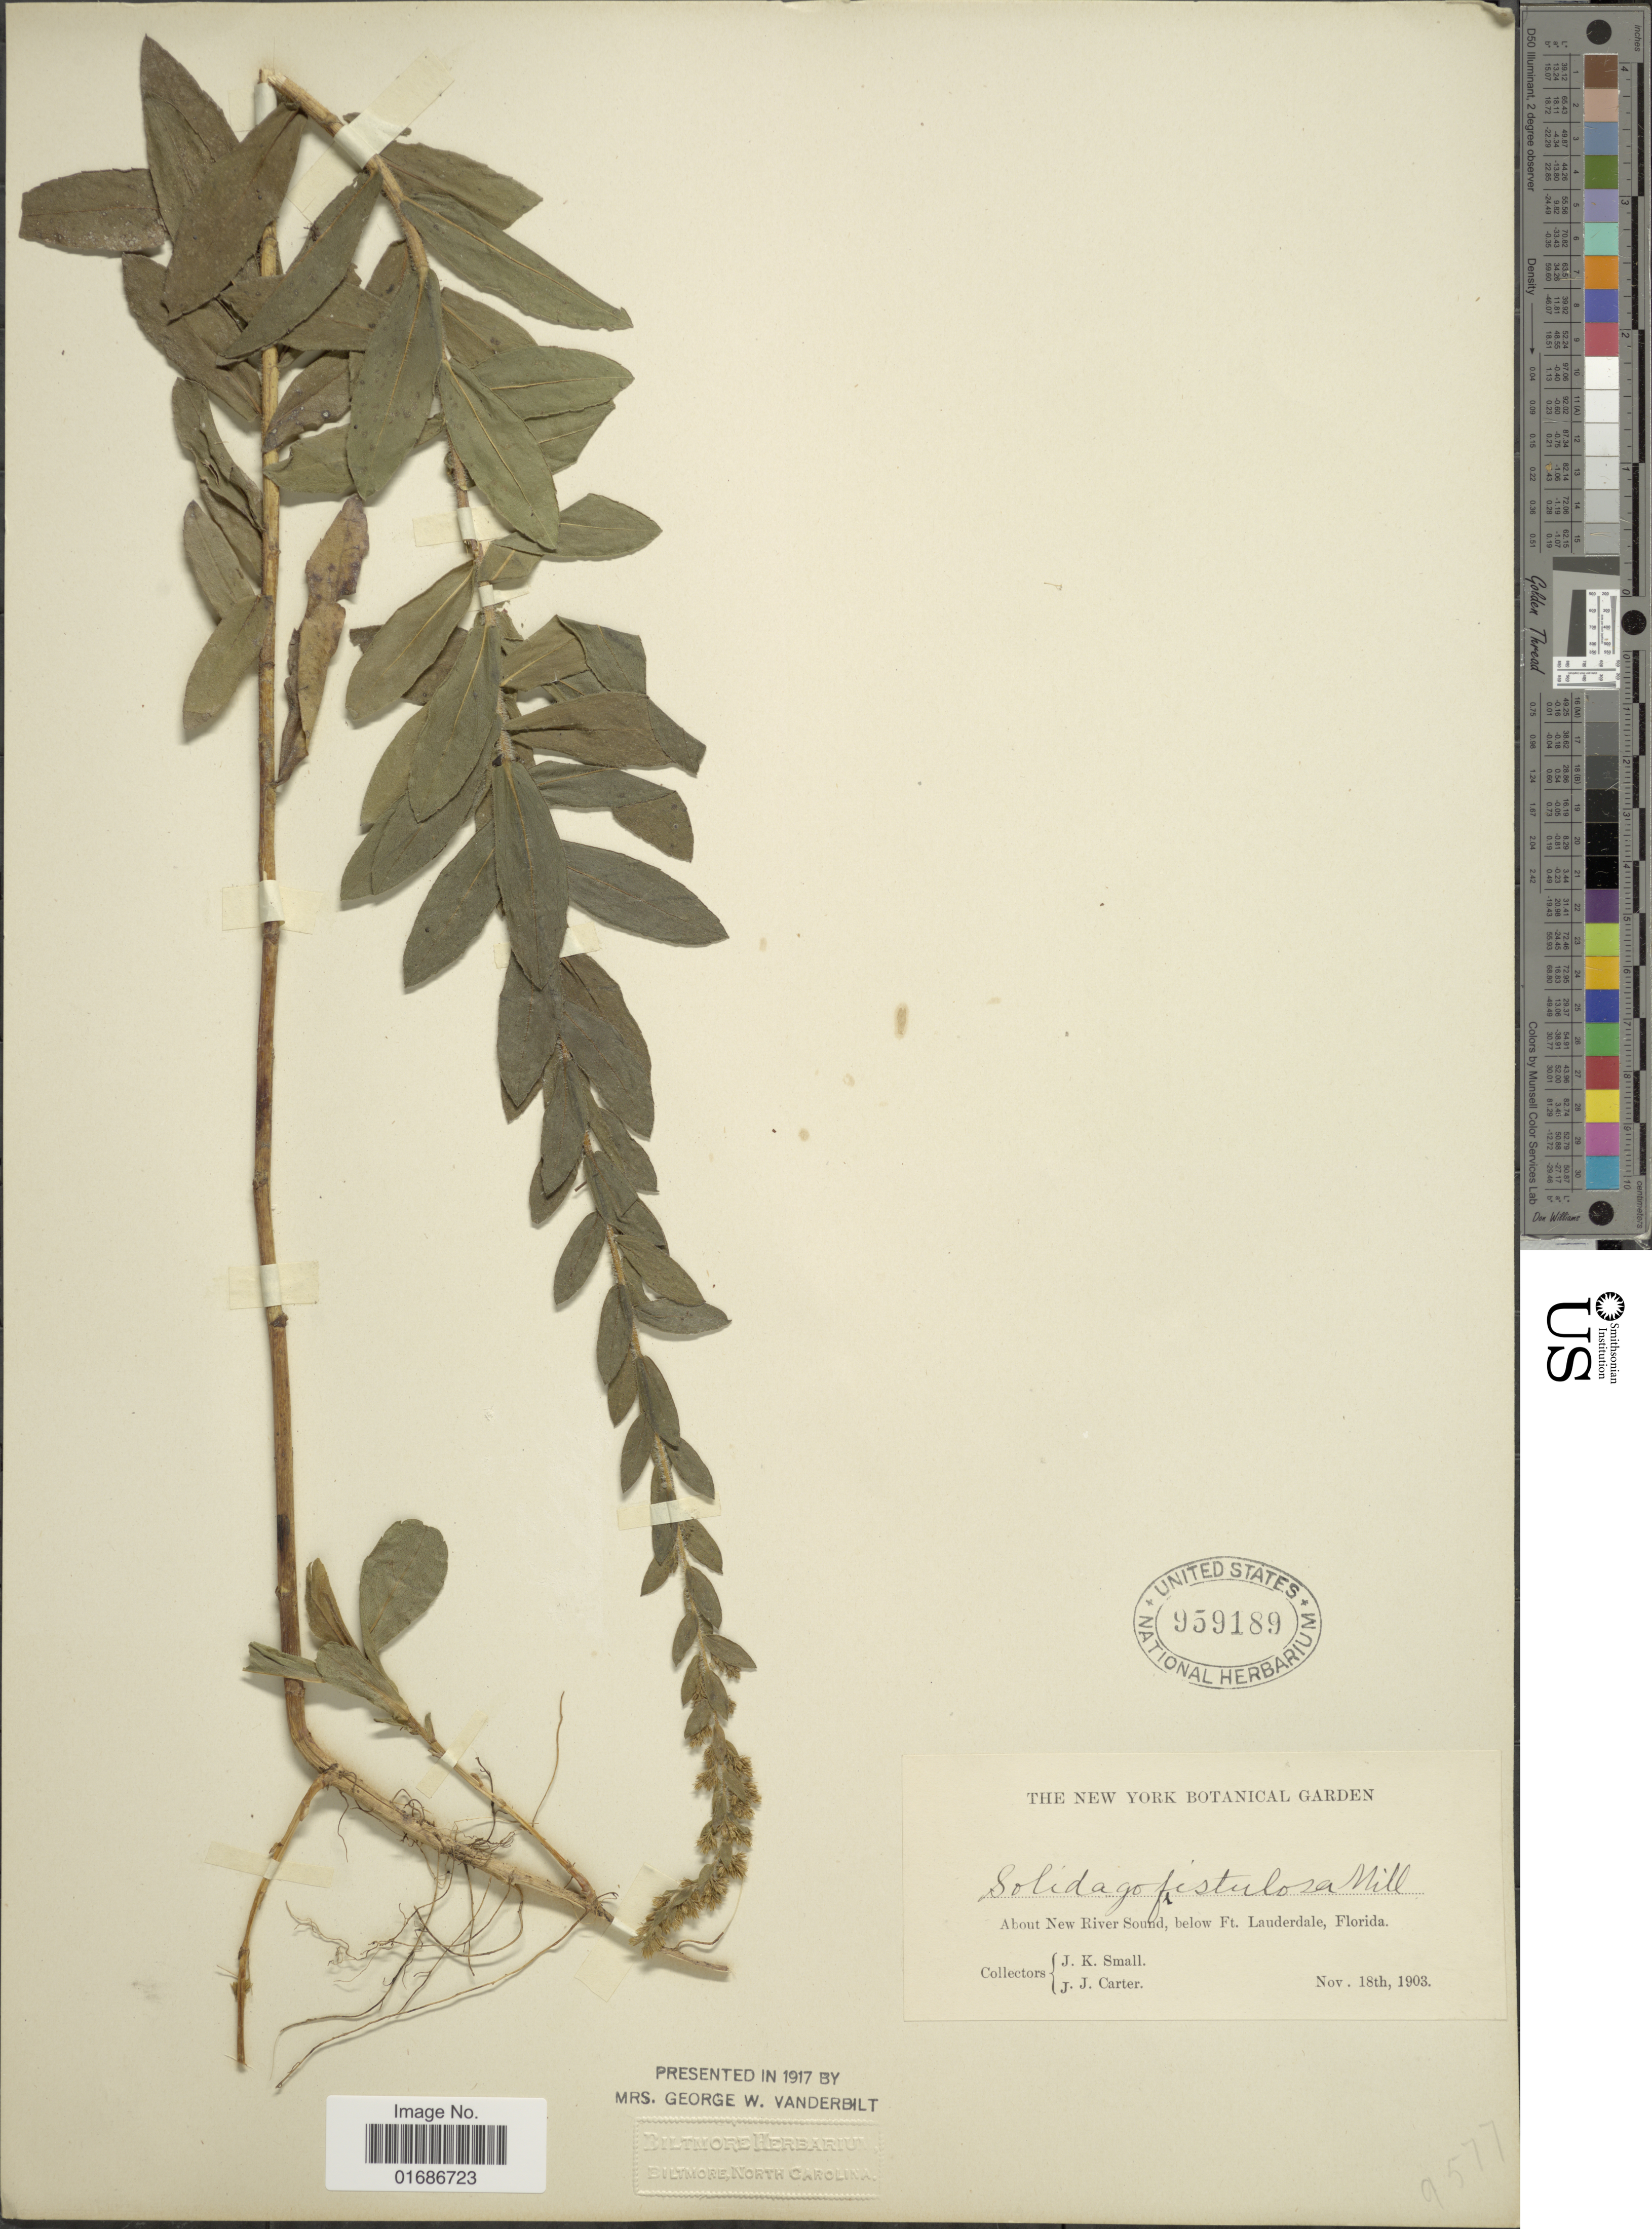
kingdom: Plantae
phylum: Tracheophyta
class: Magnoliopsida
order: Asterales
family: Asteraceae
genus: Solidago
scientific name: Solidago fistulosa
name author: Mill.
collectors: J. K. Small & J. Carter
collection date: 1903-11-18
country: United States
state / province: Florida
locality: About New River Sound, below Ft. Lauderdale, Florida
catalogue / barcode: US 959189